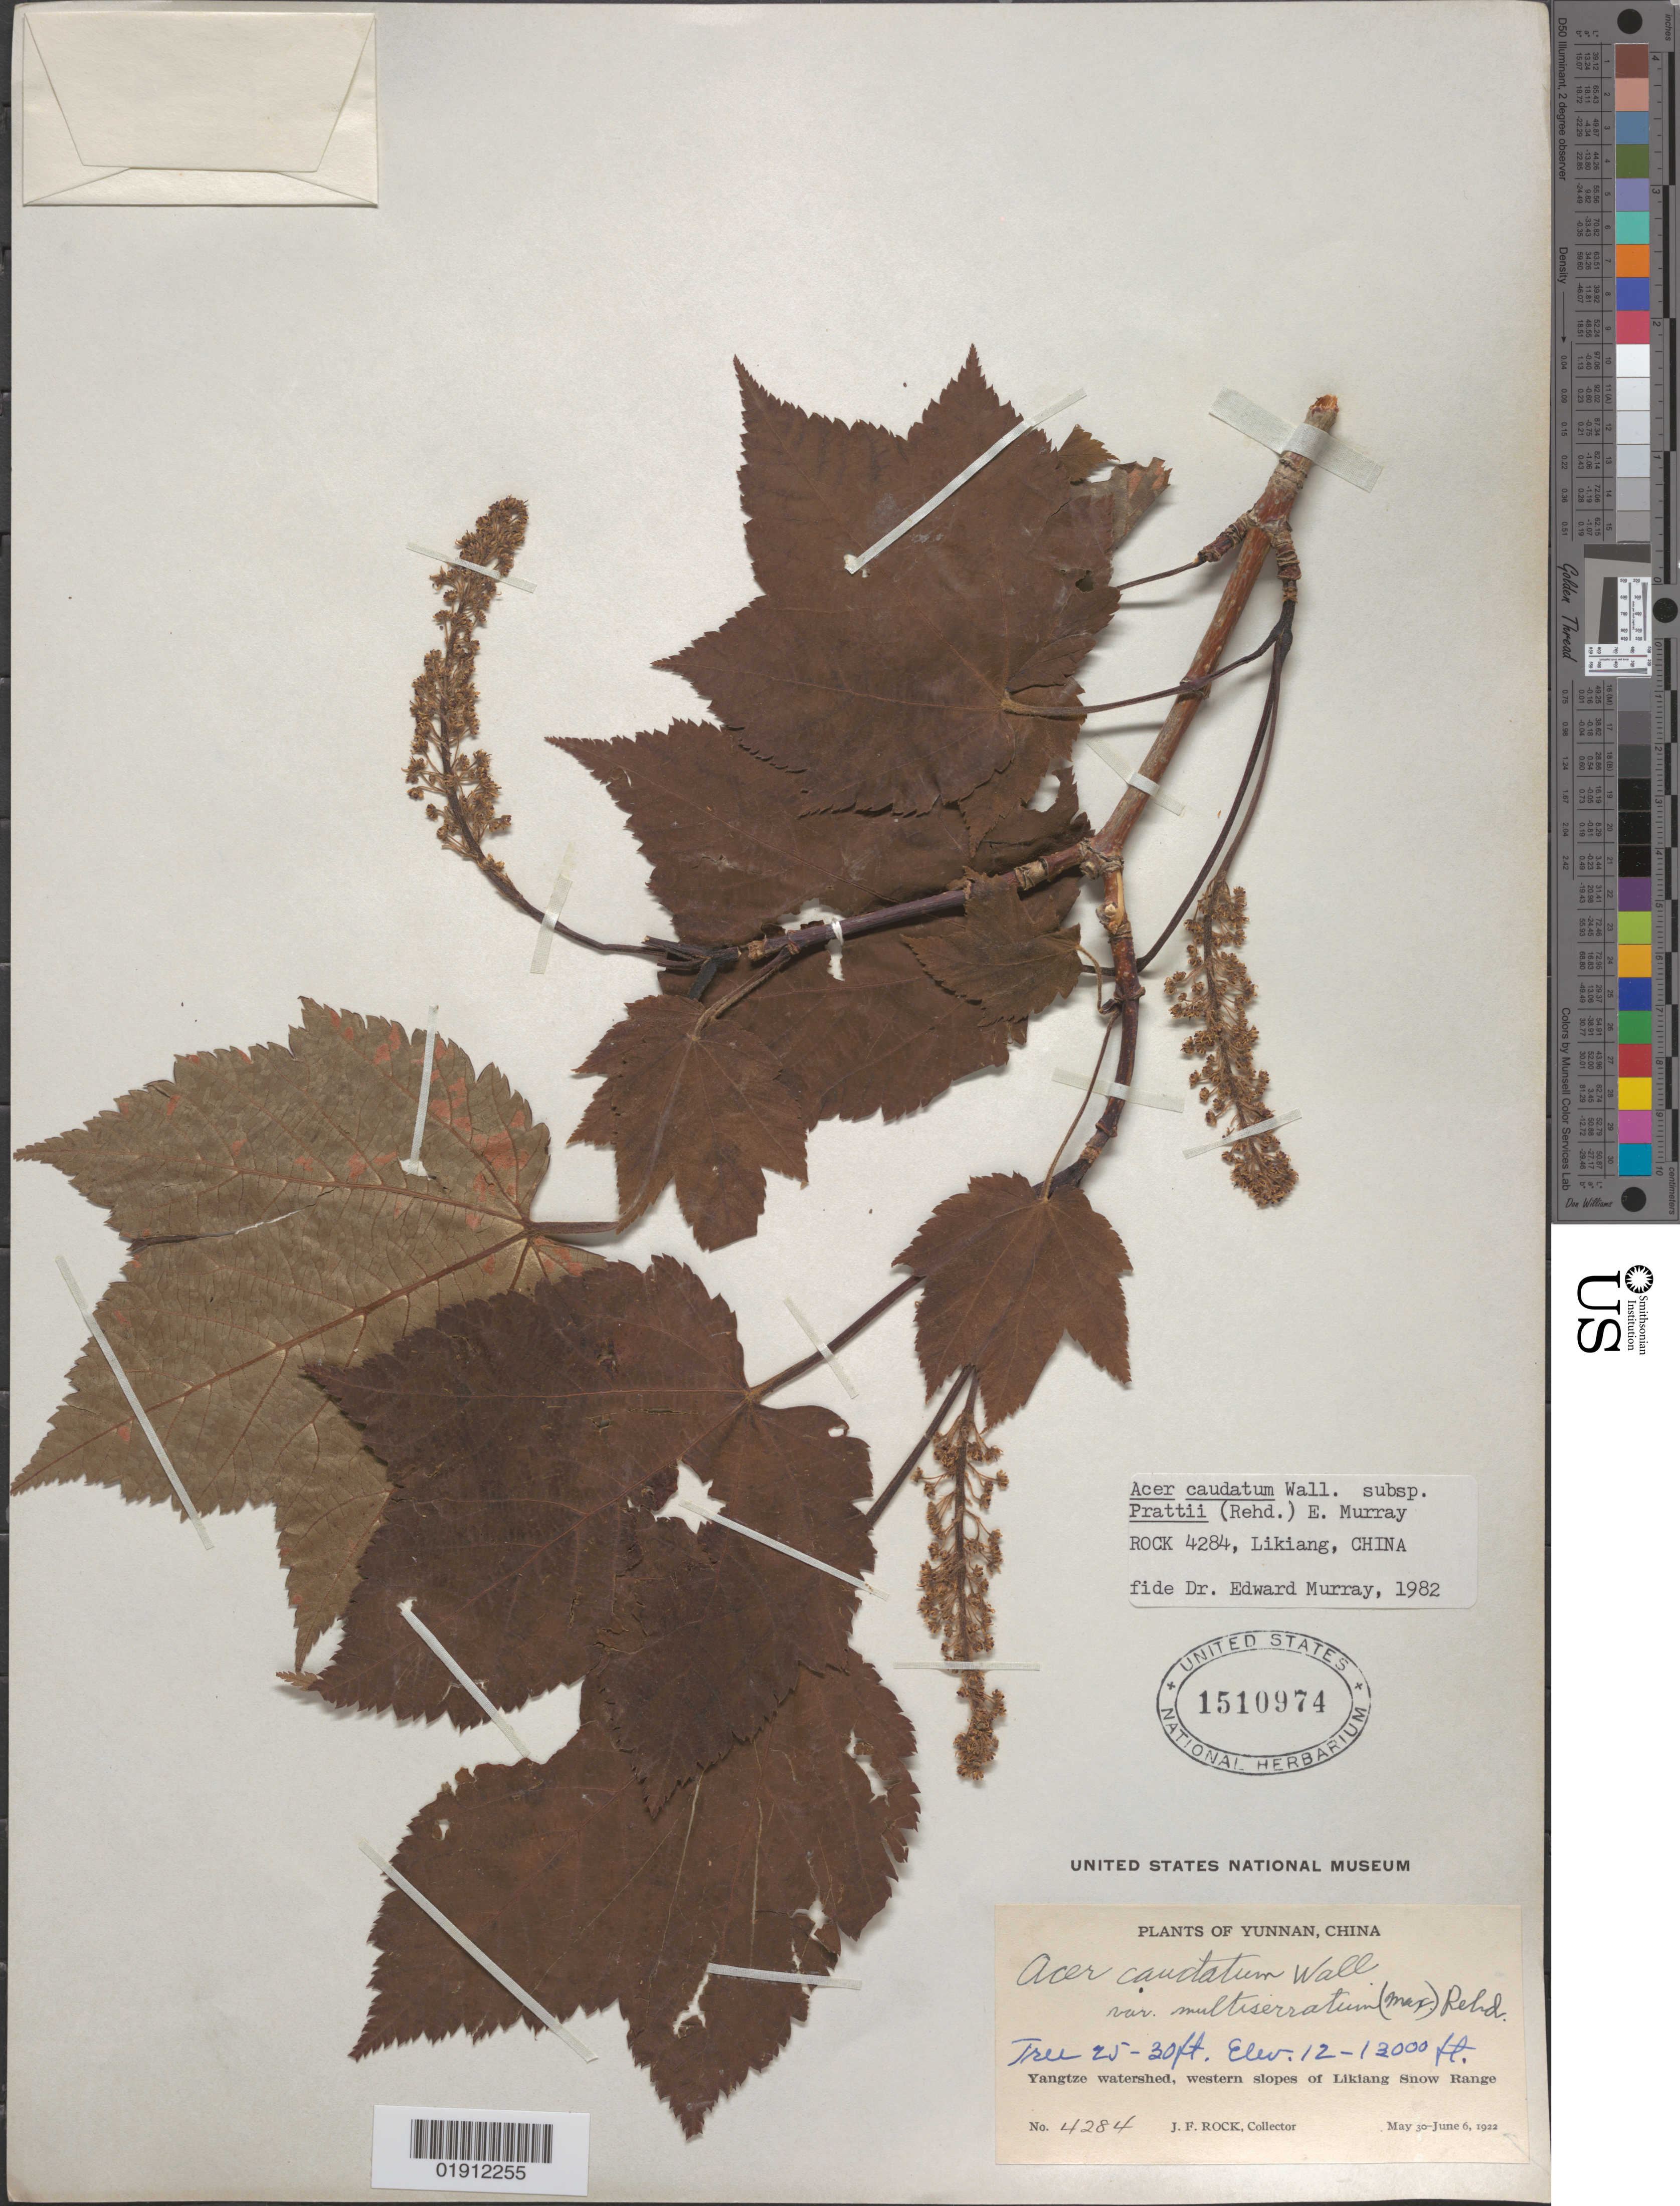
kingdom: Plantae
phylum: Tracheophyta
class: Magnoliopsida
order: Sapindales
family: Sapindaceae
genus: Acer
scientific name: Acer caudatum subsp. prattii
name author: (Rehder) A.E. Murray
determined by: Murray, Edward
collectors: J. F. Rock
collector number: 4284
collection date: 1922-05-30/1922-06-06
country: China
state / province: Yunnan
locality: Yangtze watershed, western slopes of Likiang Snow Range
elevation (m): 3658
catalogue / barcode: US 1510974